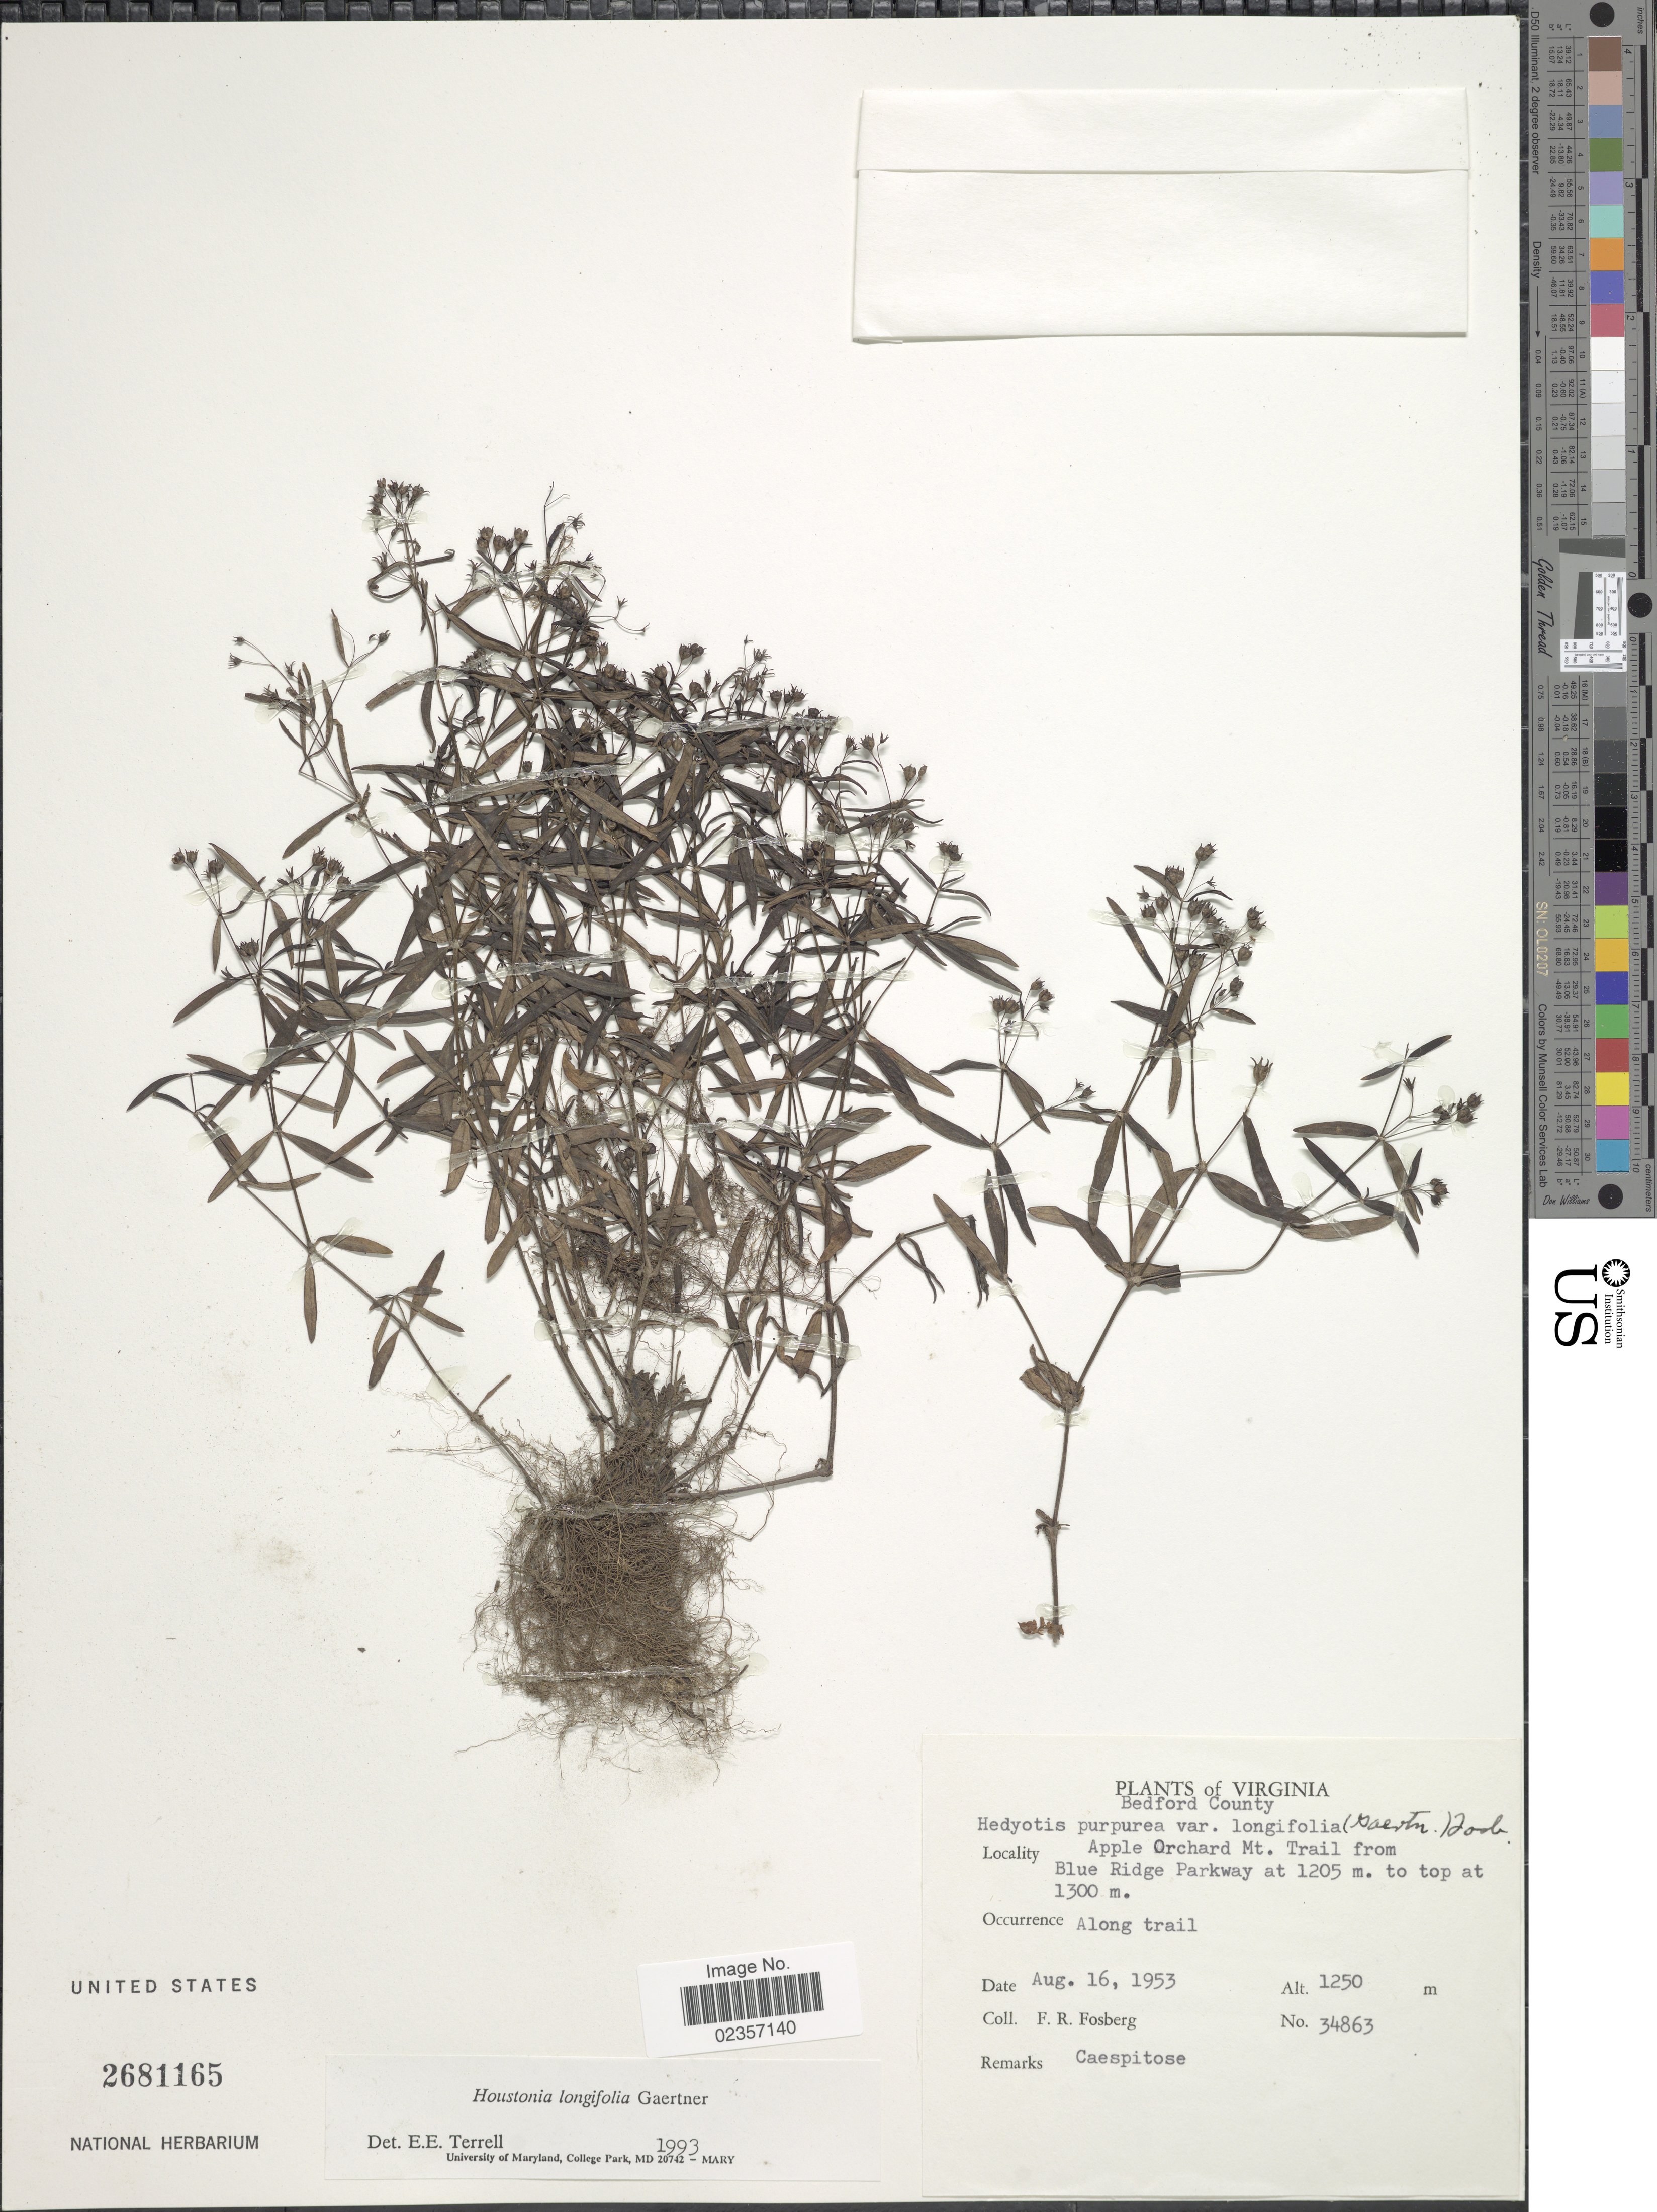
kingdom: Plantae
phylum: Tracheophyta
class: Magnoliopsida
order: Gentianales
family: Rubiaceae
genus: Houstonia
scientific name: Houstonia longifolia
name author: Gaertn.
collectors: F. R. Fosberg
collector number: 34863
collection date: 1953-08-16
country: United States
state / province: Virginia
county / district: Bedford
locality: Apple Orchard Mt. Trail from Blue Ridge Parkway, Along trail at 1250 m to top at 1300 m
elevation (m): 1250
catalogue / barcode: US 2681165